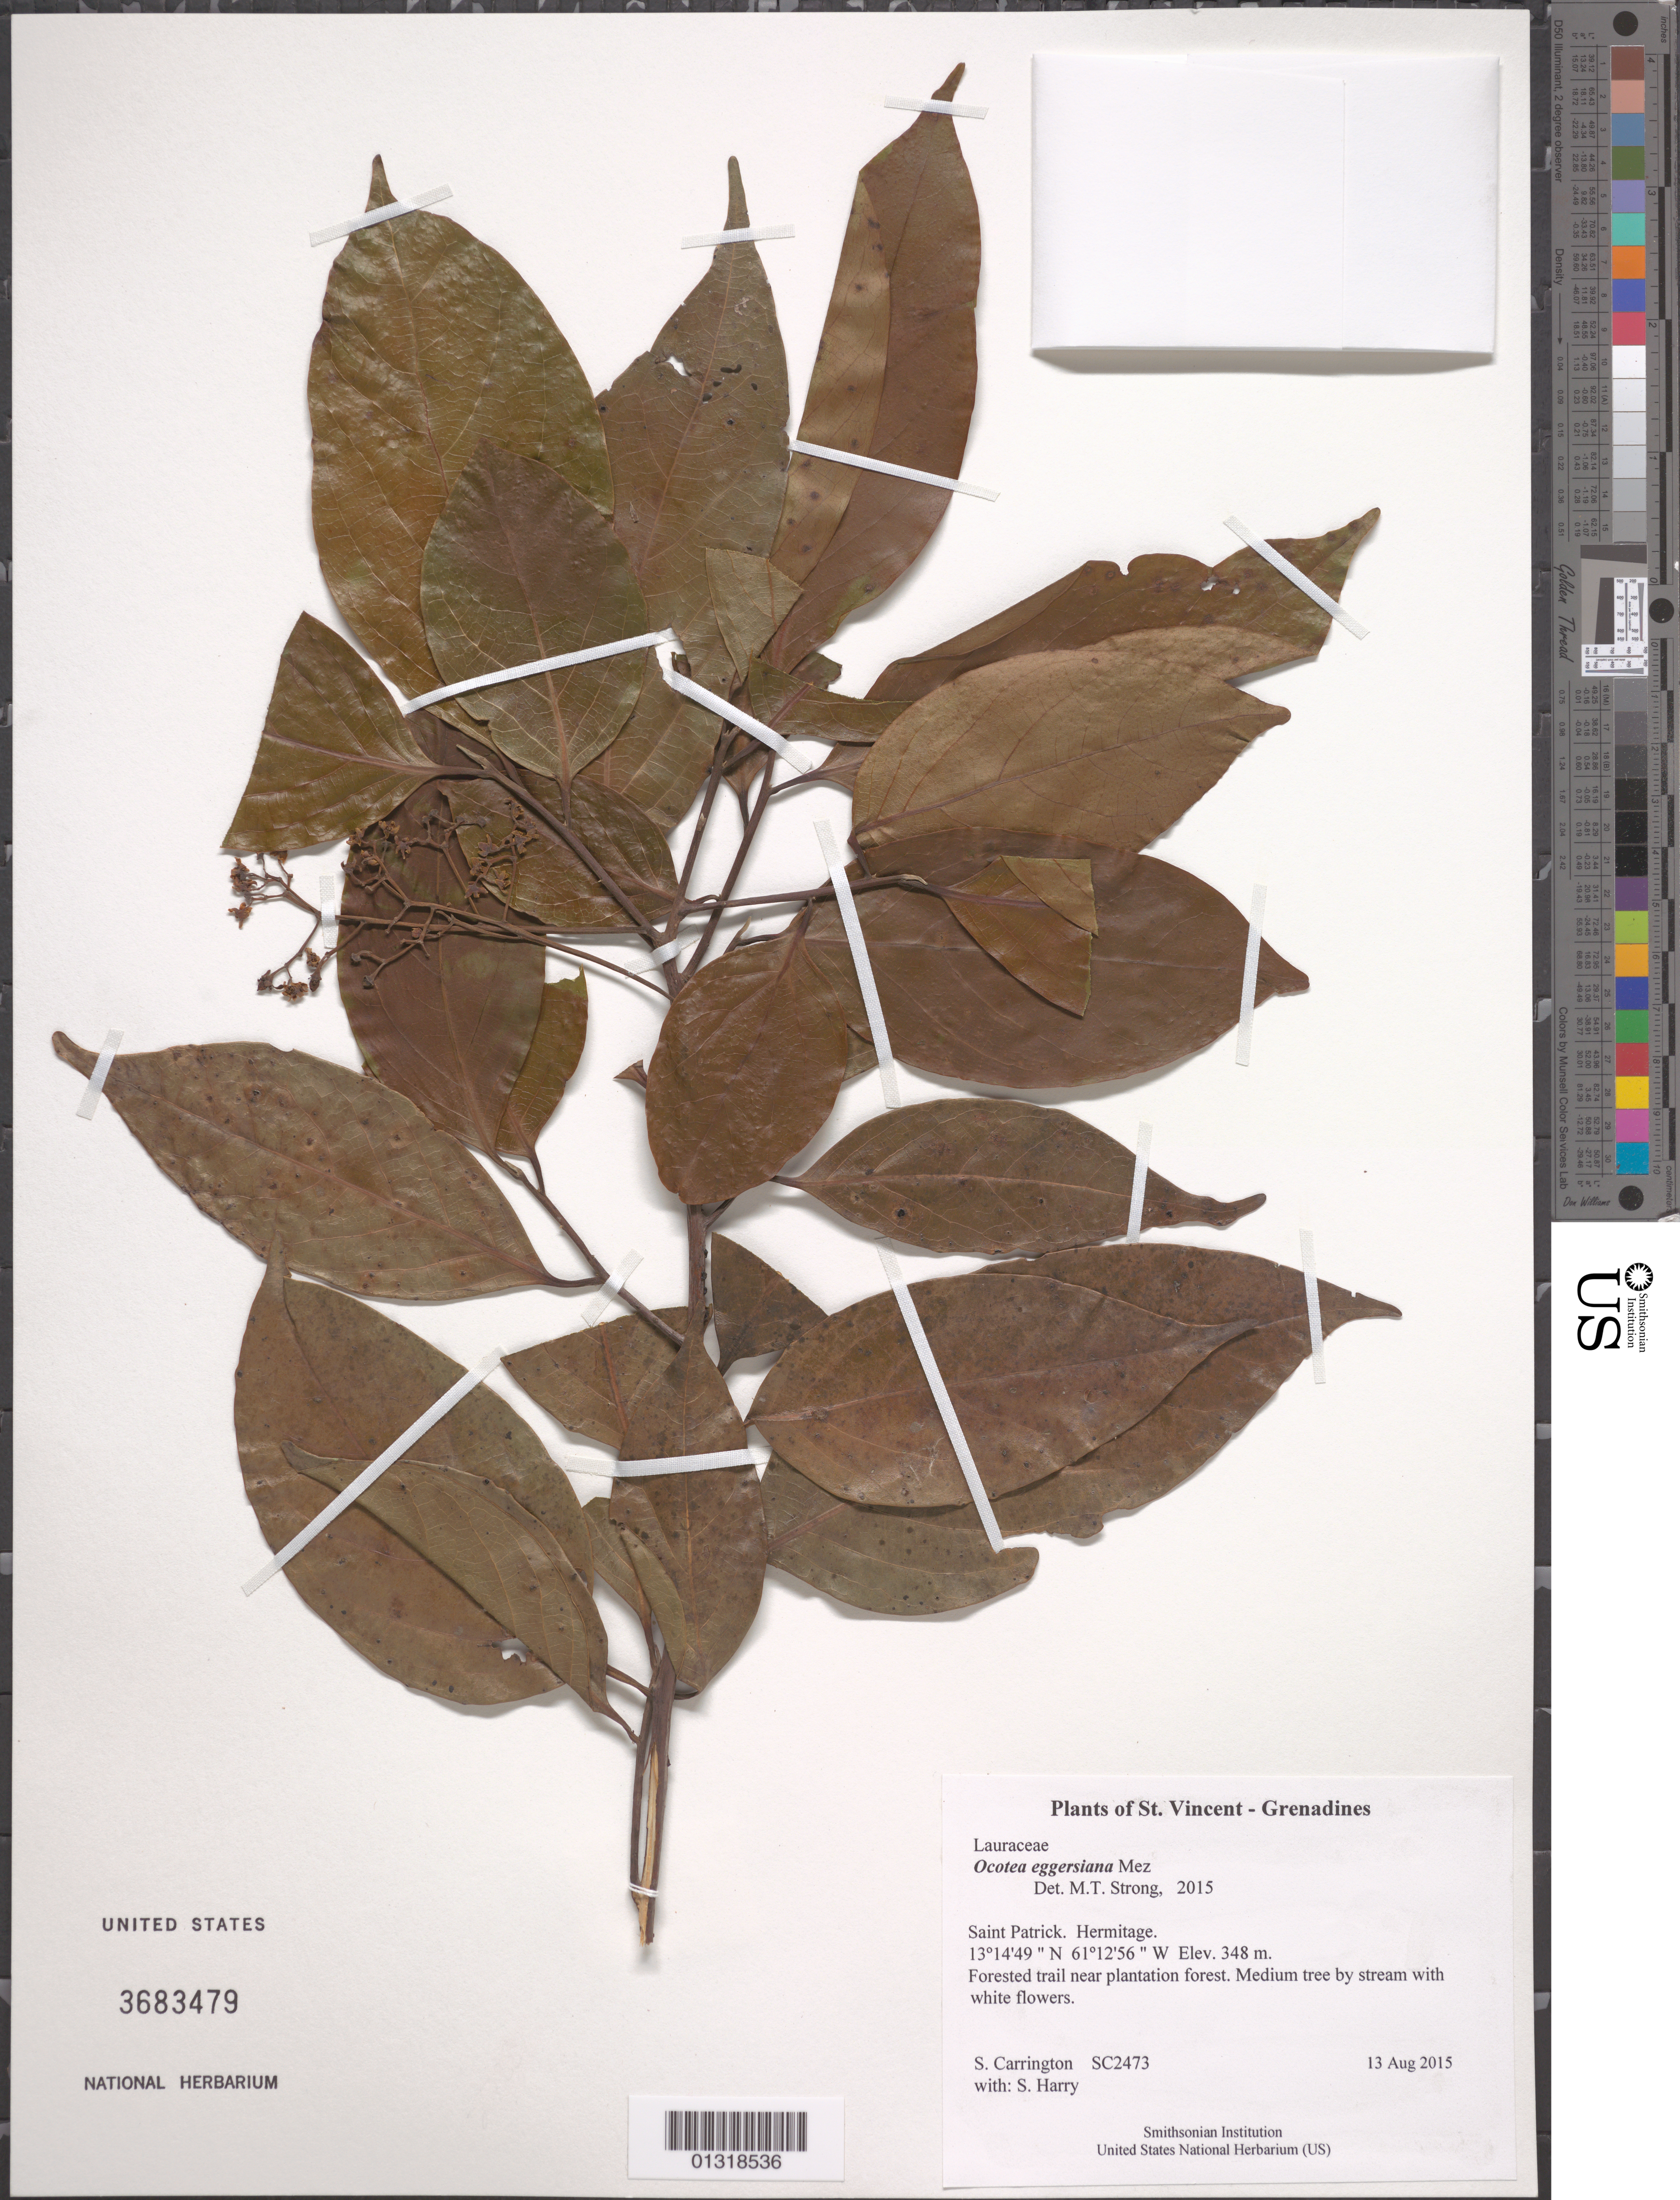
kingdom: Plantae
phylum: Tracheophyta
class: Magnoliopsida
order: Laurales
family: Lauraceae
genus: Ocotea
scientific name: Ocotea eggersiana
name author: Mez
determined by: Strong, M. T., (US), Smithsonian Institution - National Museum of Natural History (UNITED STATES)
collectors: C. M. S. Carrington & S. Harry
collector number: SC2473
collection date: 2015-08-13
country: St. Vincent - Grenadines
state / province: Saint Patrick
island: St Vincent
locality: Hermitage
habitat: Forested trail near plantation forest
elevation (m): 348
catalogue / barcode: US 3683479